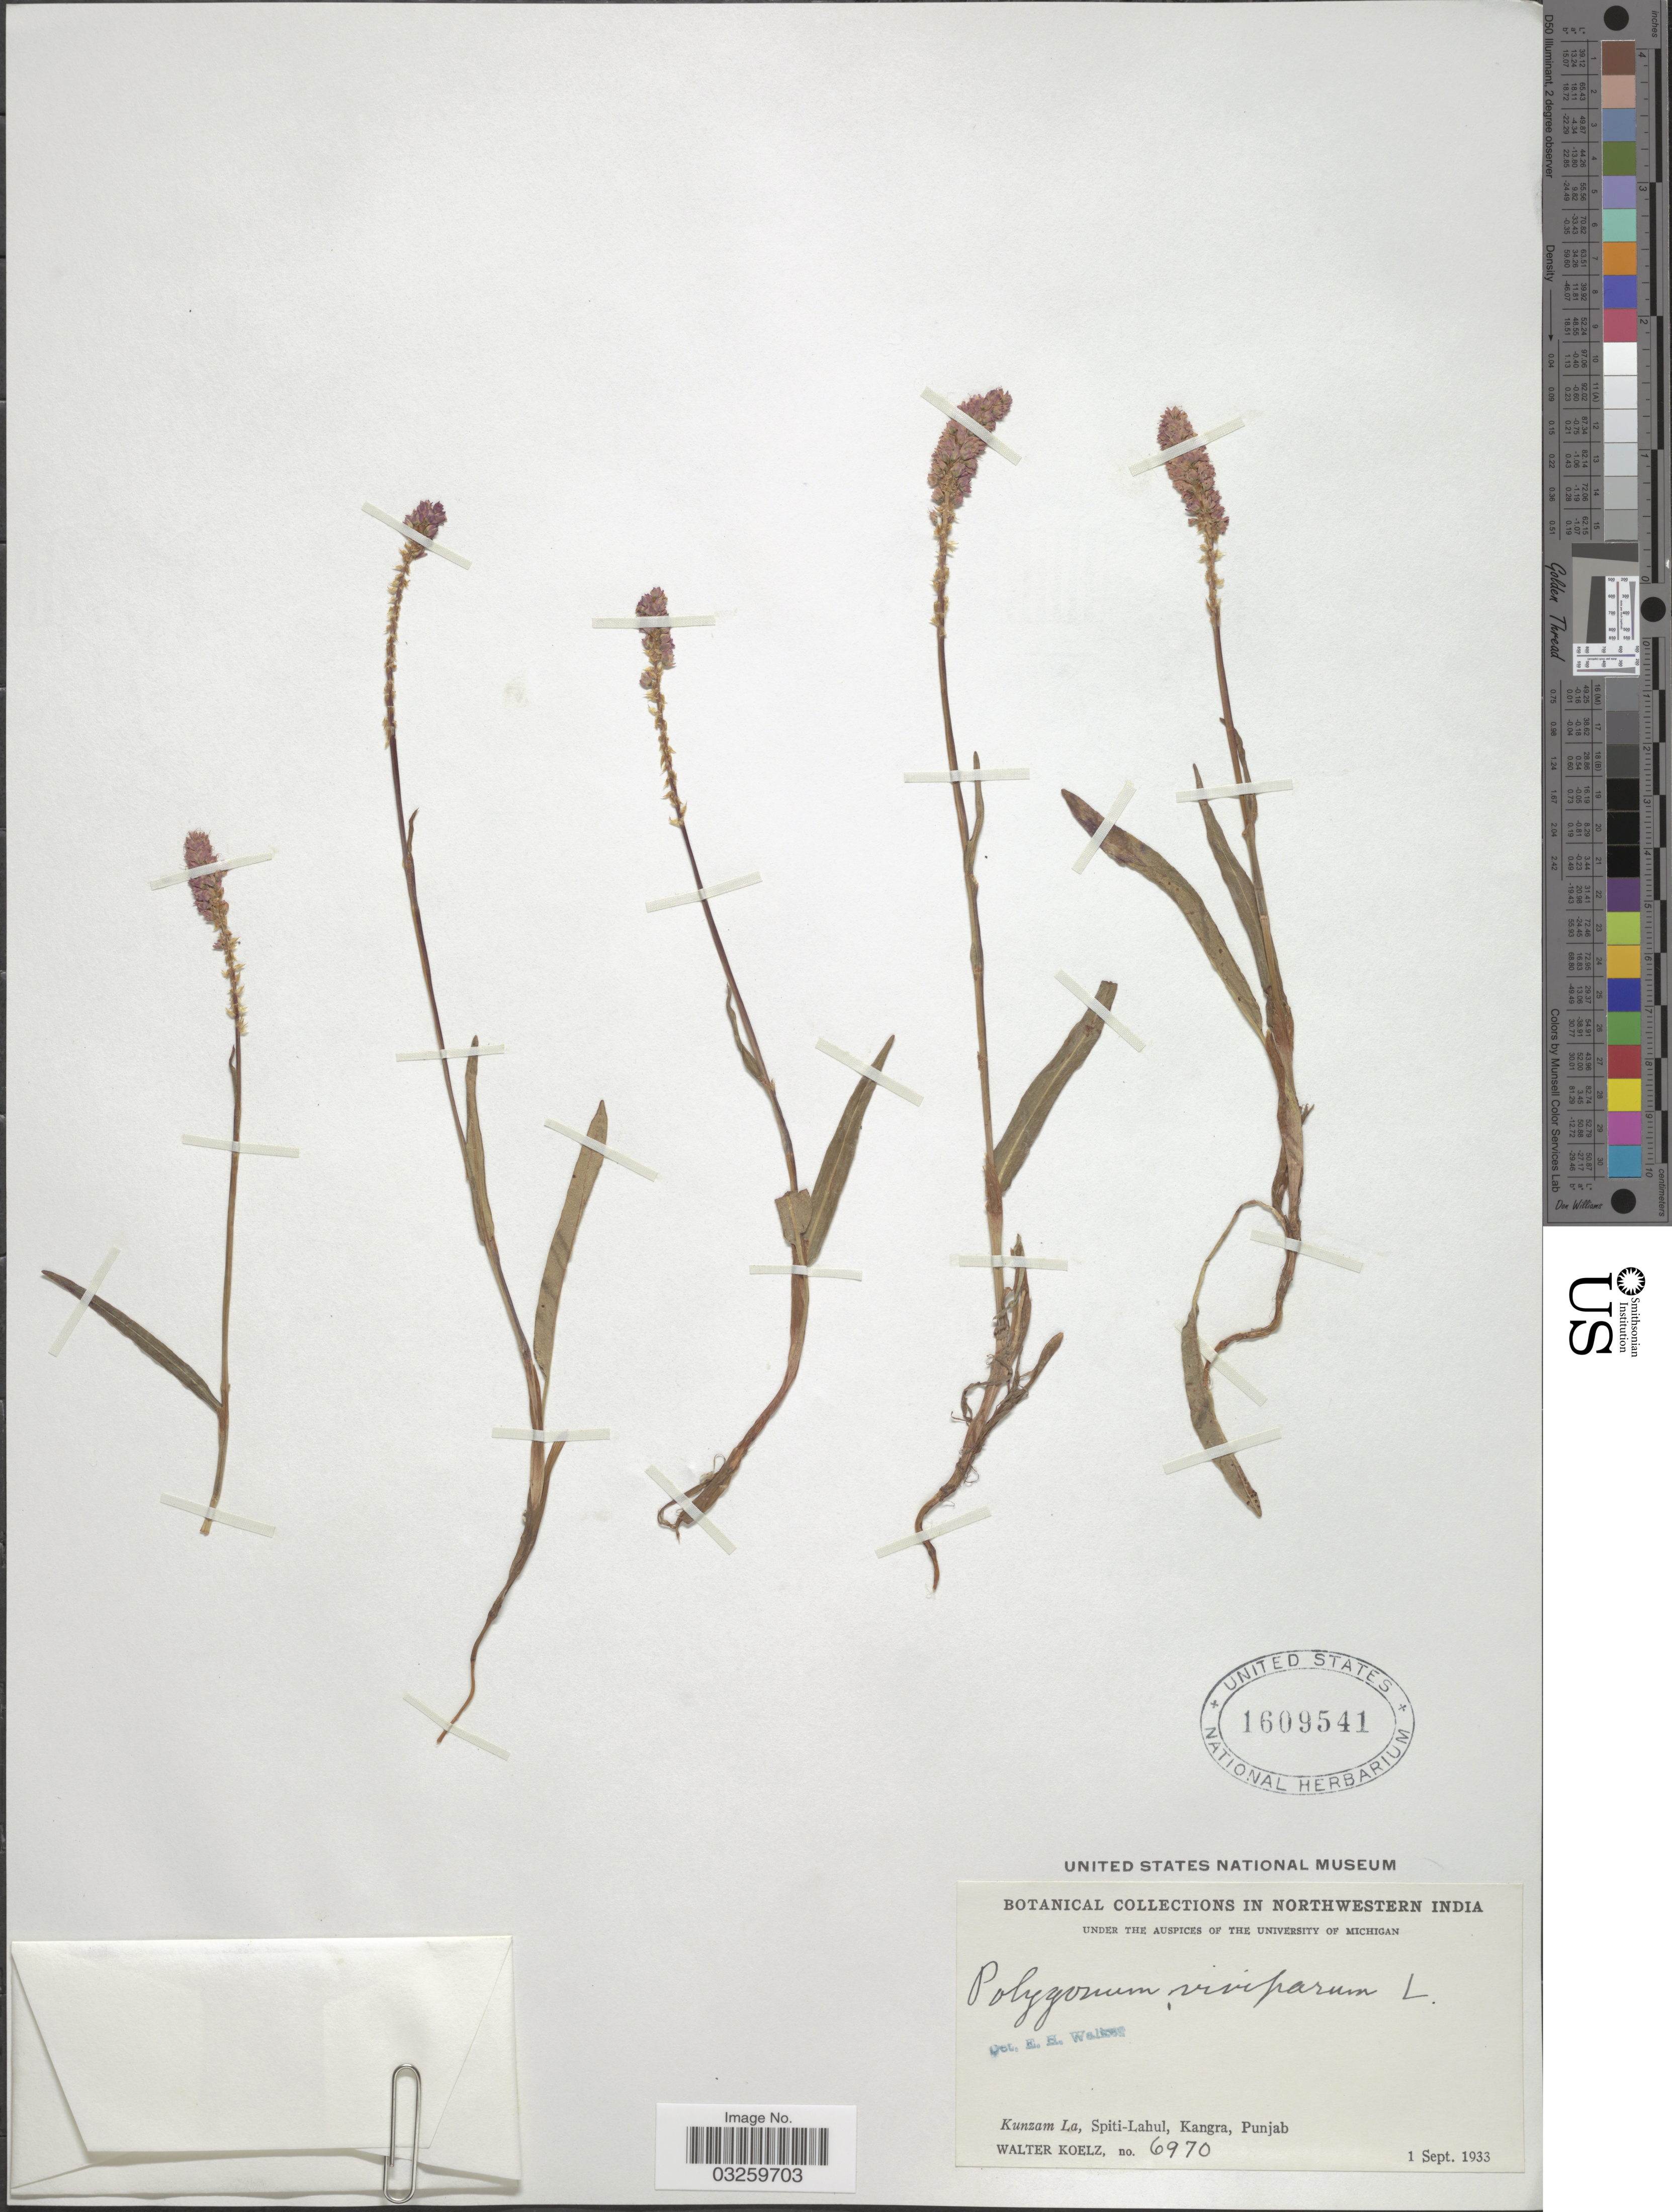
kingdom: Plantae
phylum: Tracheophyta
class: Magnoliopsida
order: Caryophyllales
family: Polygonaceae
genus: Bistorta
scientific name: Bistorta vivipara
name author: (L.) Delarbre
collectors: W. N. Koelz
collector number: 6970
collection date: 1933-09-01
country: India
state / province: Punjab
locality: Northwestern India. Kunzam La, Spiti-Lahul, Kangra, Punjab.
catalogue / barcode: US 1609541